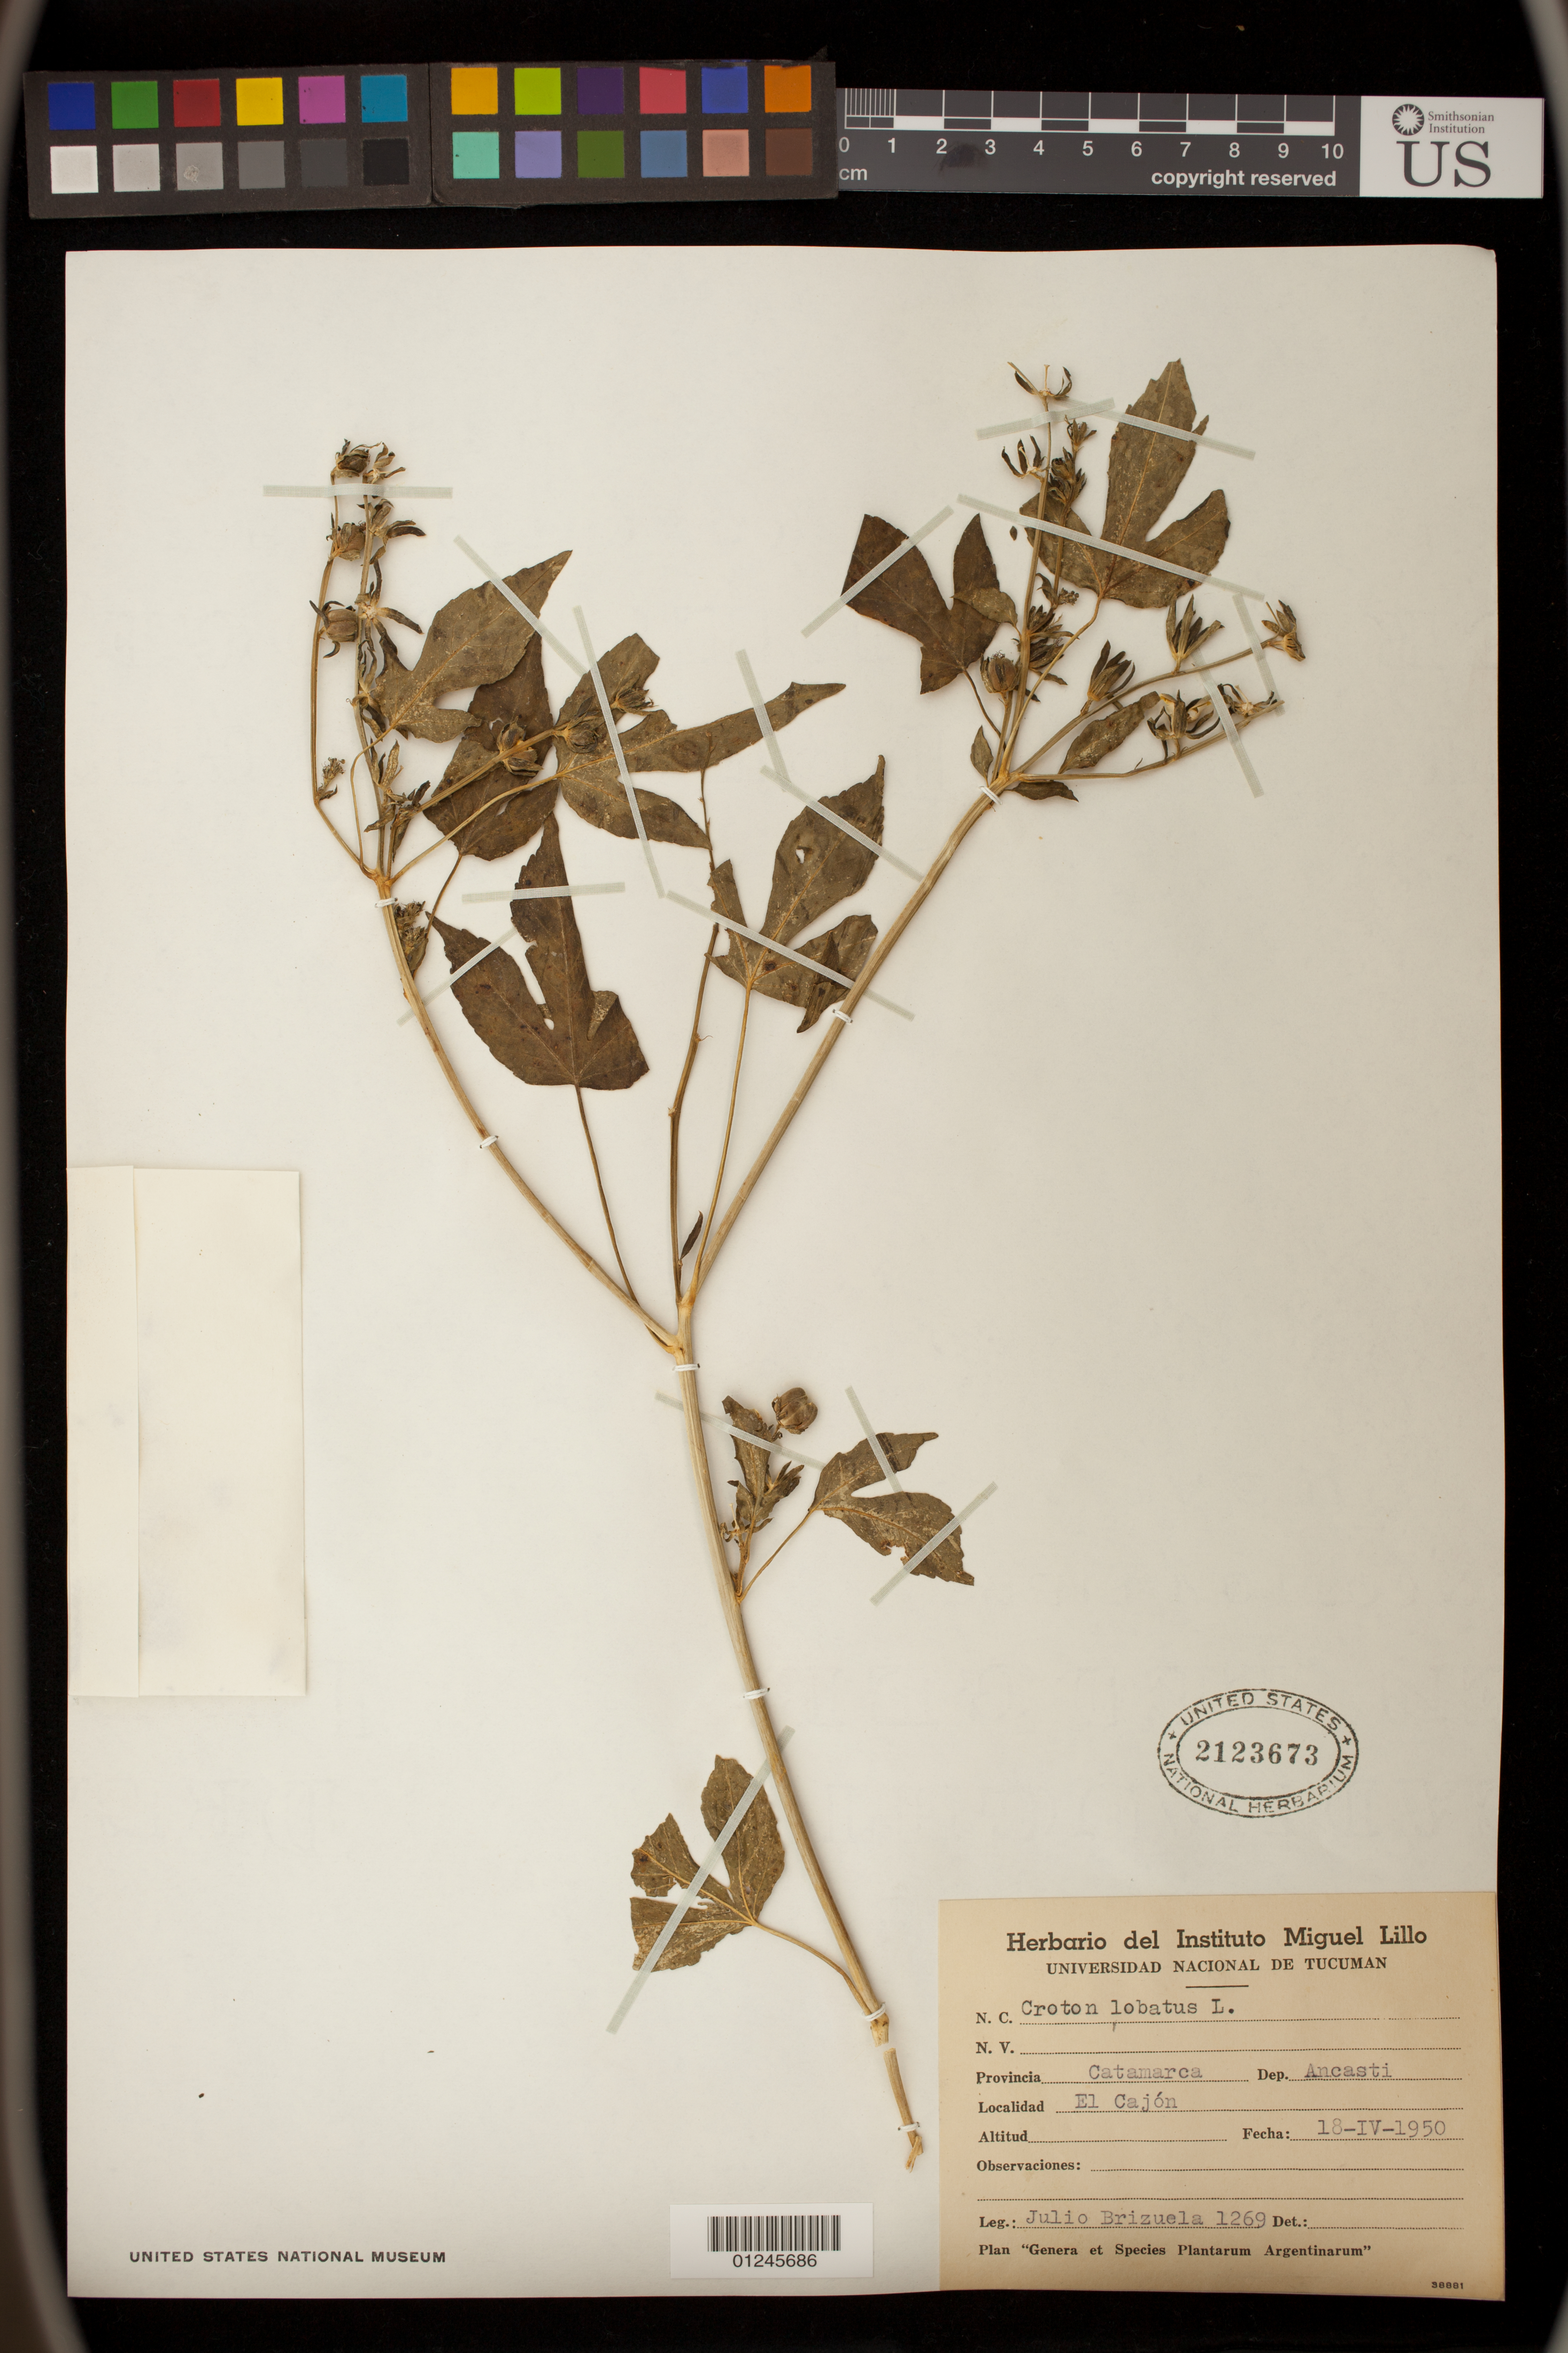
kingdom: Plantae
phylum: Tracheophyta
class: Magnoliopsida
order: Malpighiales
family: Euphorbiaceae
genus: Croton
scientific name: Croton lobatus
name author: L.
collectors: J. Brizuela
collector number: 1269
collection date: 1950-04-18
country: Argentina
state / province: Catamarca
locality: El Cajón, Ancasti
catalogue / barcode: US 2123673